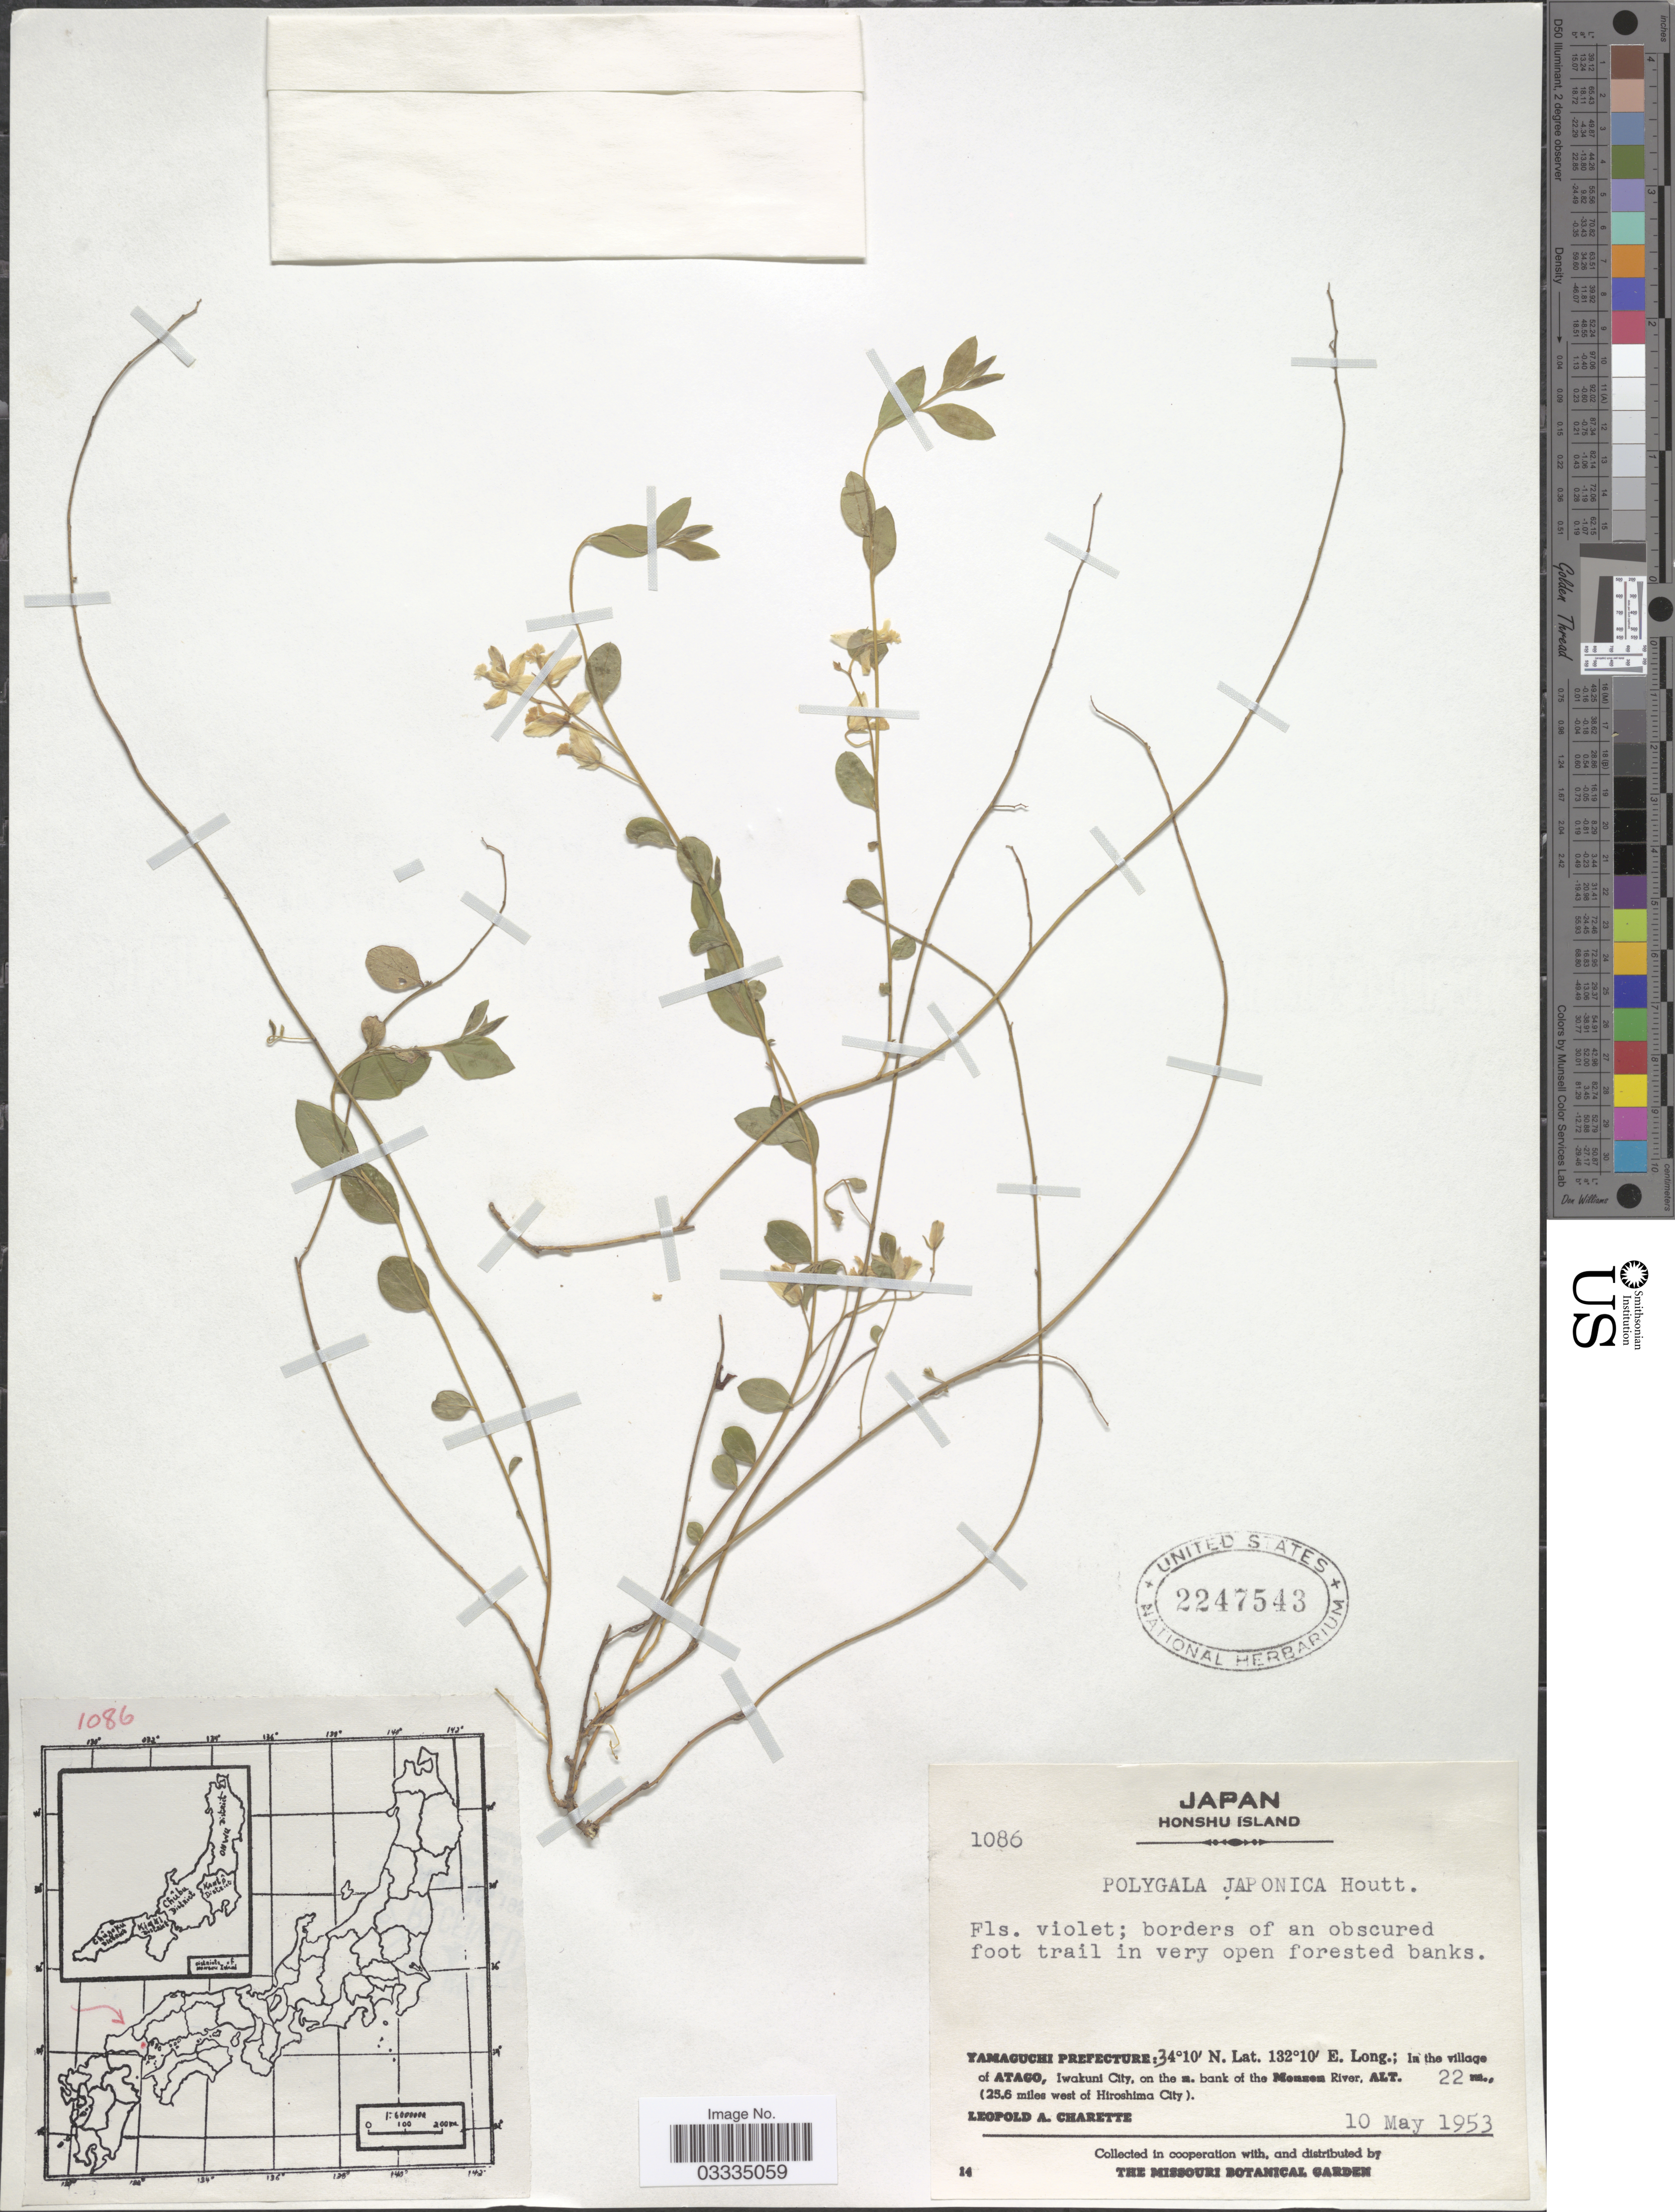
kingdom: Plantae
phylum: Tracheophyta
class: Magnoliopsida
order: Fabales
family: Polygalaceae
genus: Polygala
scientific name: Polygala japonica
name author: Houtt.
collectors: L. A. Charette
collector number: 1086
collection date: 1953-05-10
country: Japan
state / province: Yamaguti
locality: Honshu Island. Yamaguchi Prefecture; In the village of Atago, Iwakuni City, on the n. bank of the Monzen River, (25.6 miles west of Hiroshima City).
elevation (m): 22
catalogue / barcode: US 2247543